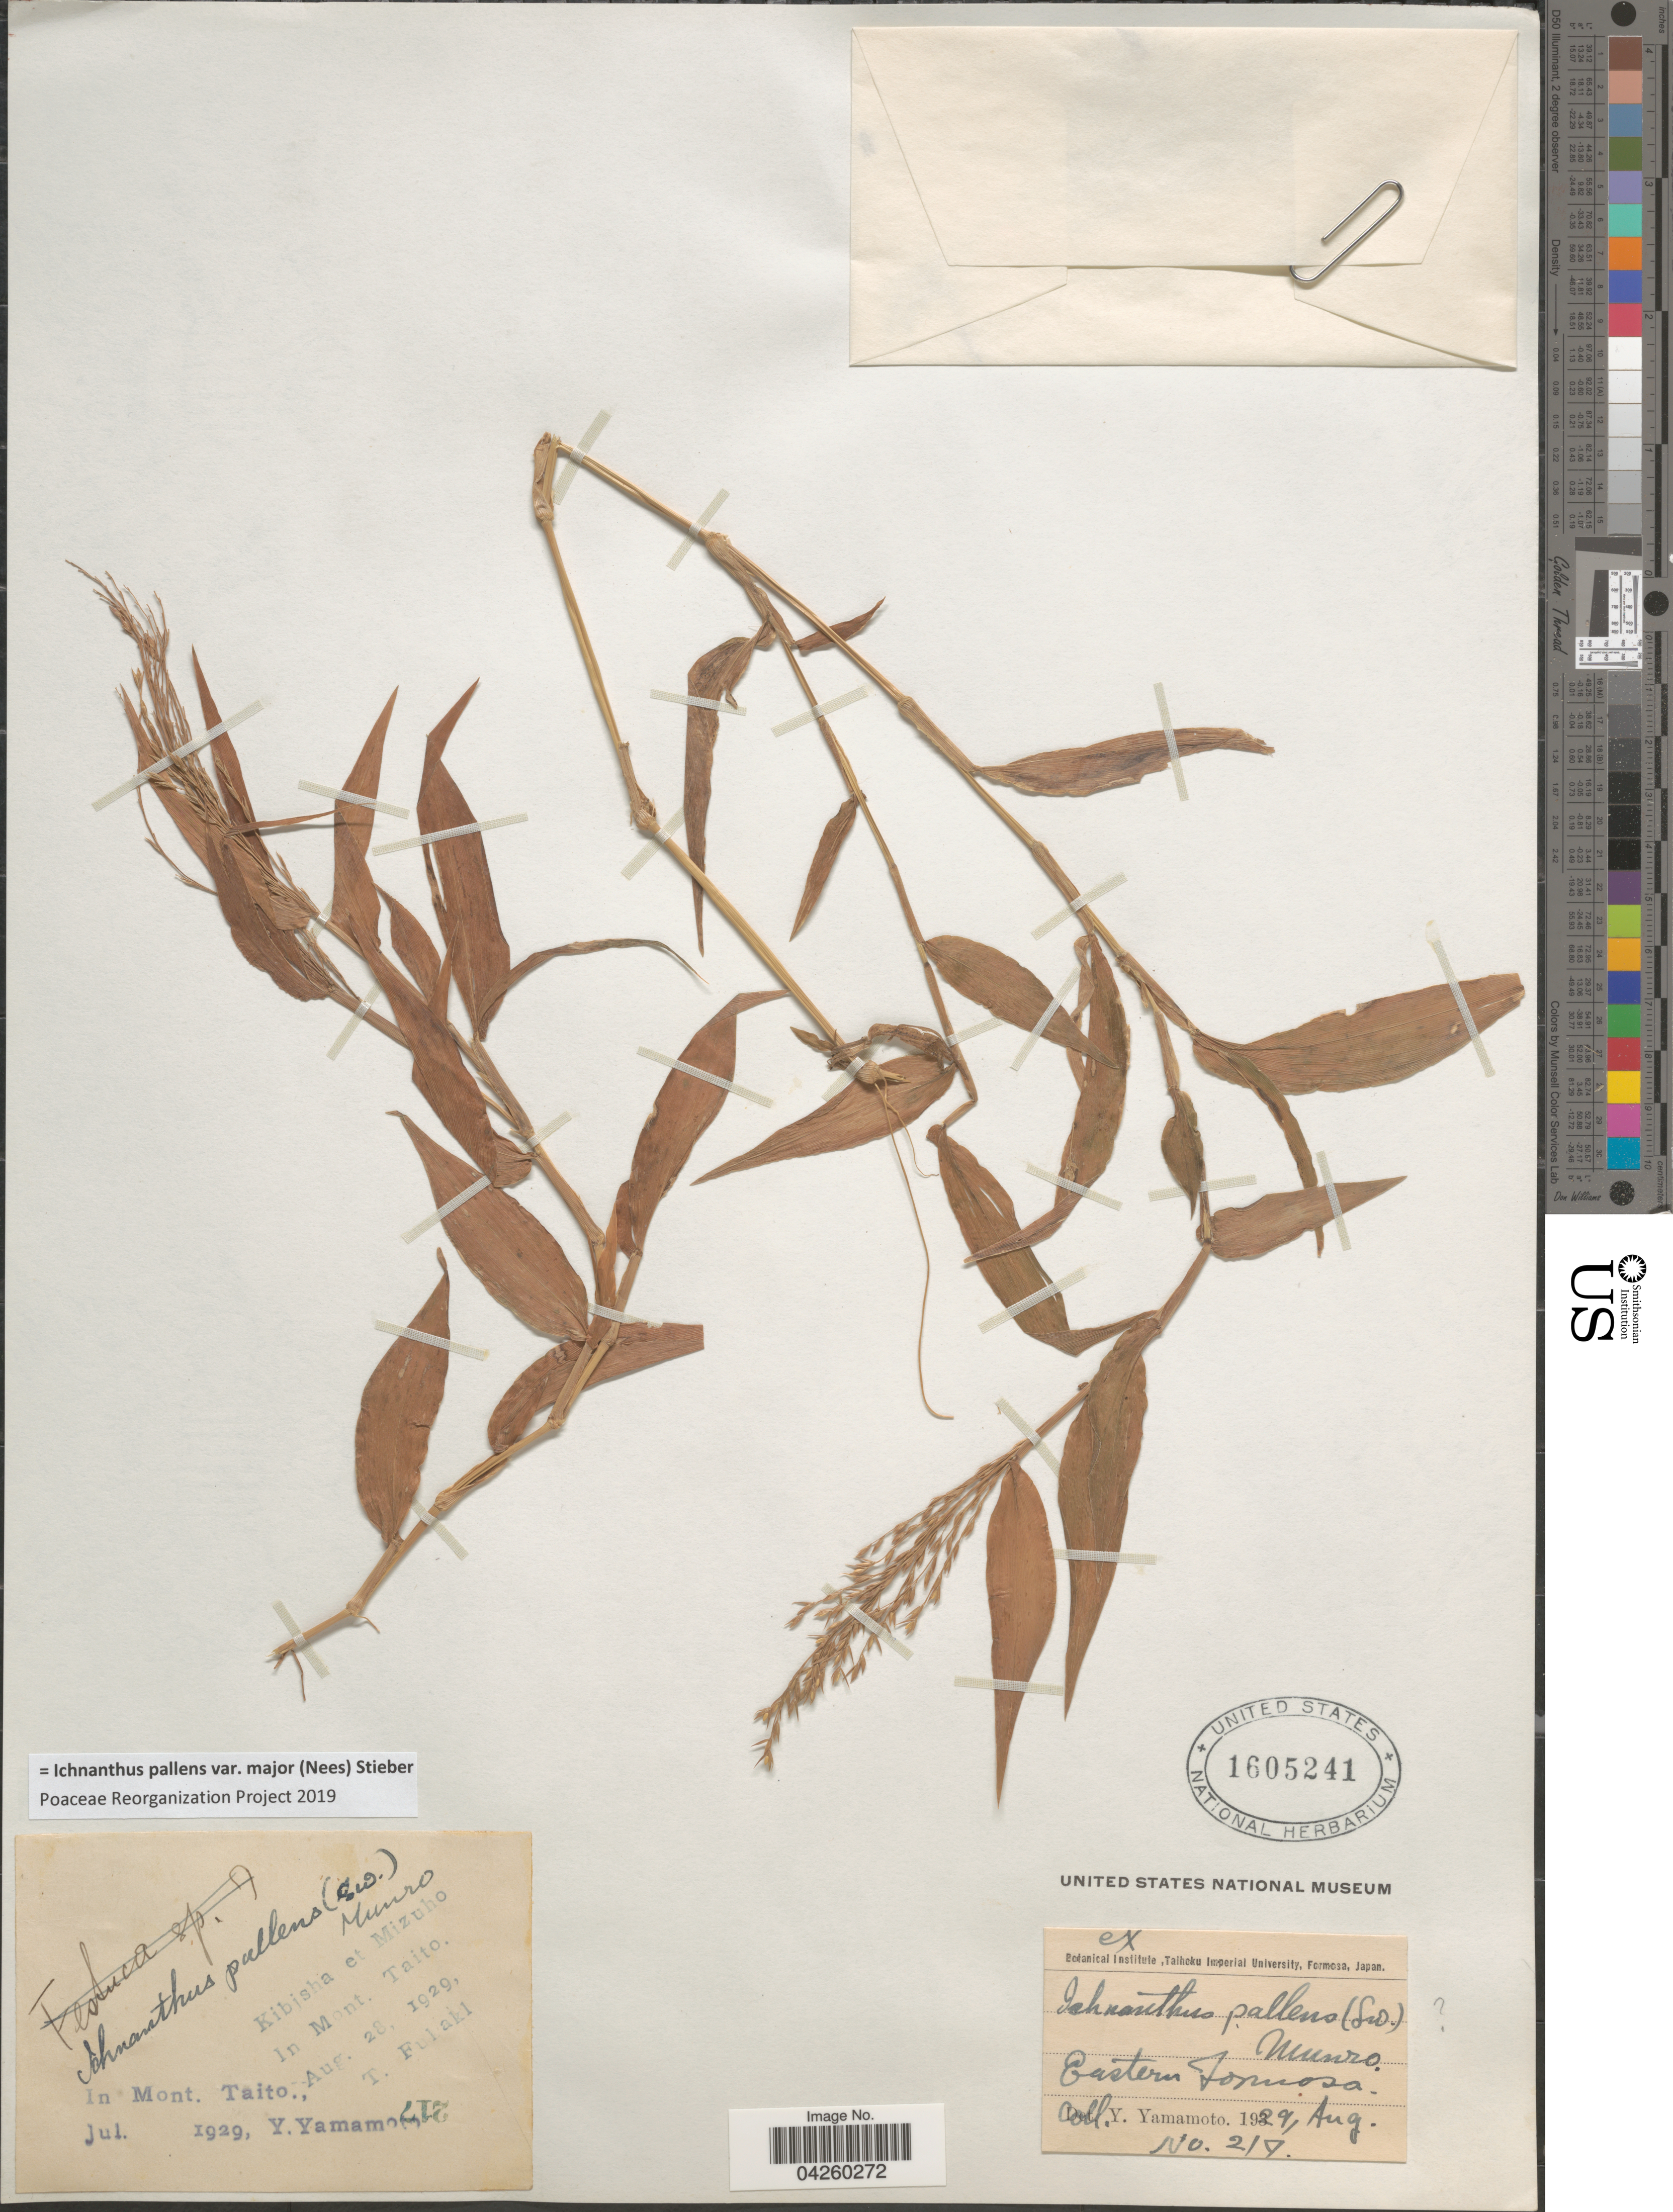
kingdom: Plantae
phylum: Tracheophyta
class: Liliopsida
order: Poales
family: Poaceae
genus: Ichnanthus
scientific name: Ichnanthus pallens var. major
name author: (Nees) Stieber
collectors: Y. Yamamoto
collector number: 217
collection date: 1929-07/1929-08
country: Taiwan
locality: Eastern Formosa. In Mont. Taito.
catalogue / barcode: US 1605241